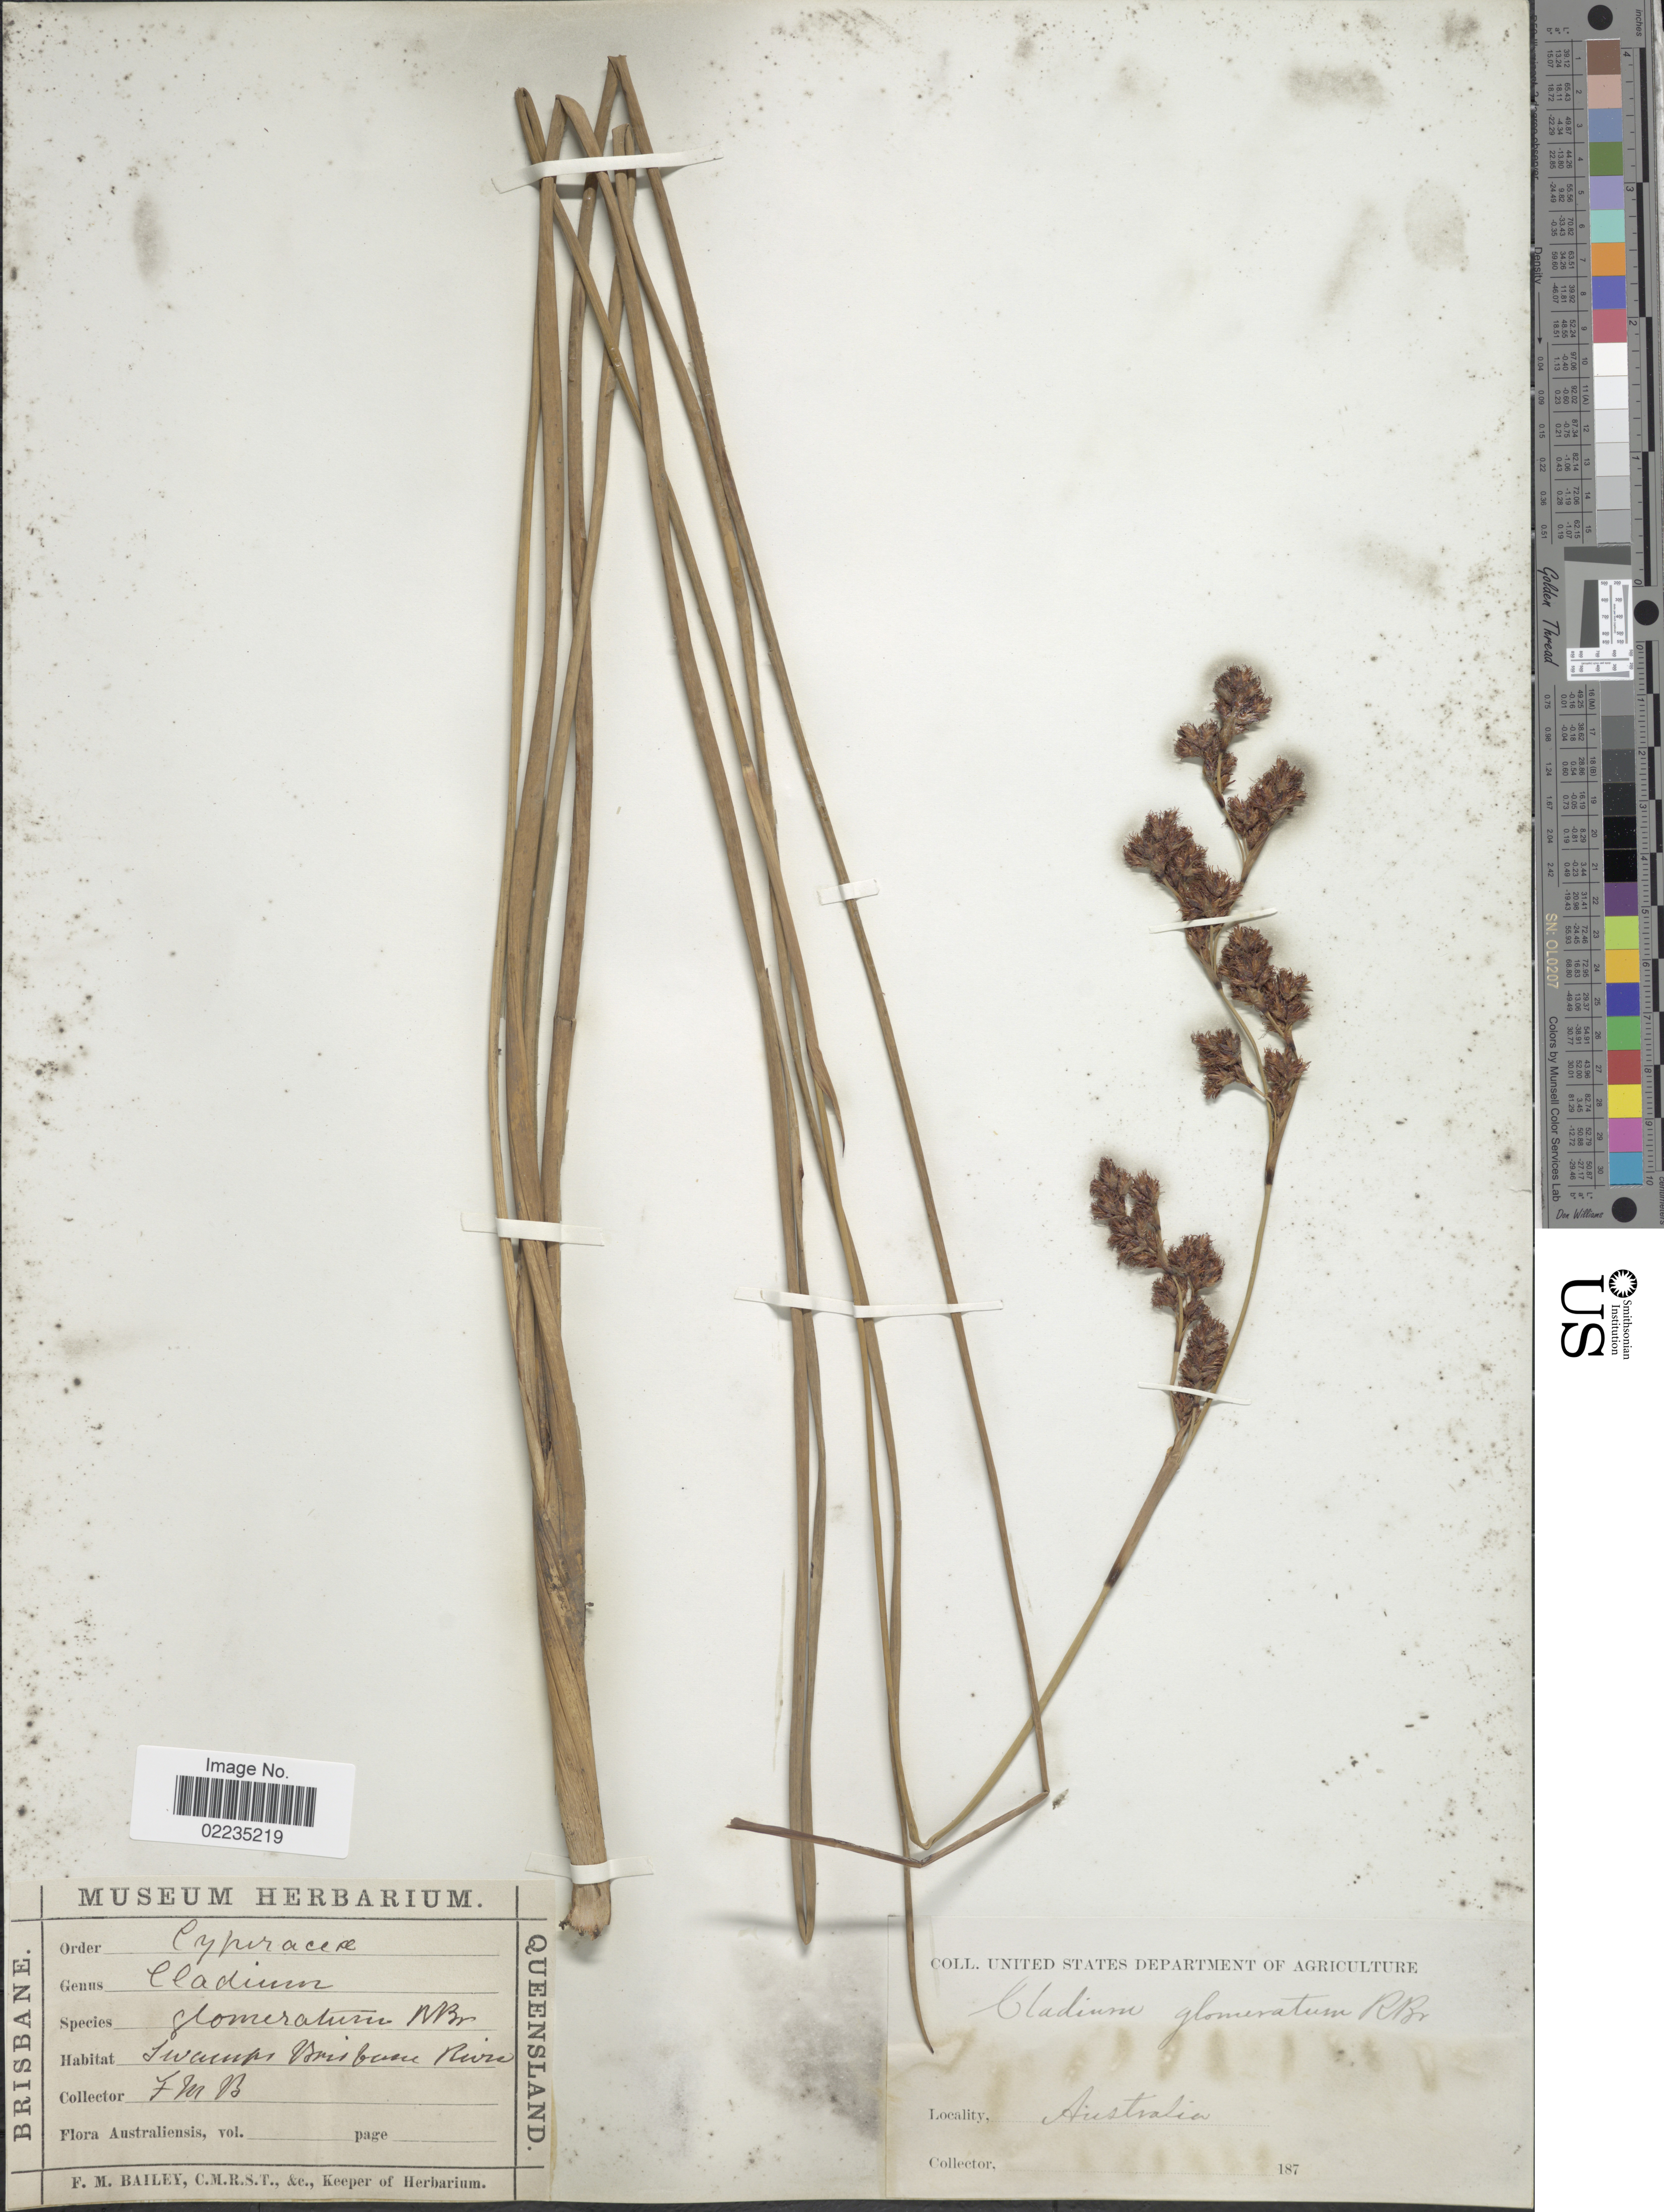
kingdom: Plantae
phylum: Tracheophyta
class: Liliopsida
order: Poales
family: Cyperaceae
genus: Machaerina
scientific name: Machaerina rubiginosa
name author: (Spreng.) T. Koyama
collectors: F. M. Bailey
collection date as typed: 187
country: Australia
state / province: Queensland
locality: Swamps Brisbane River